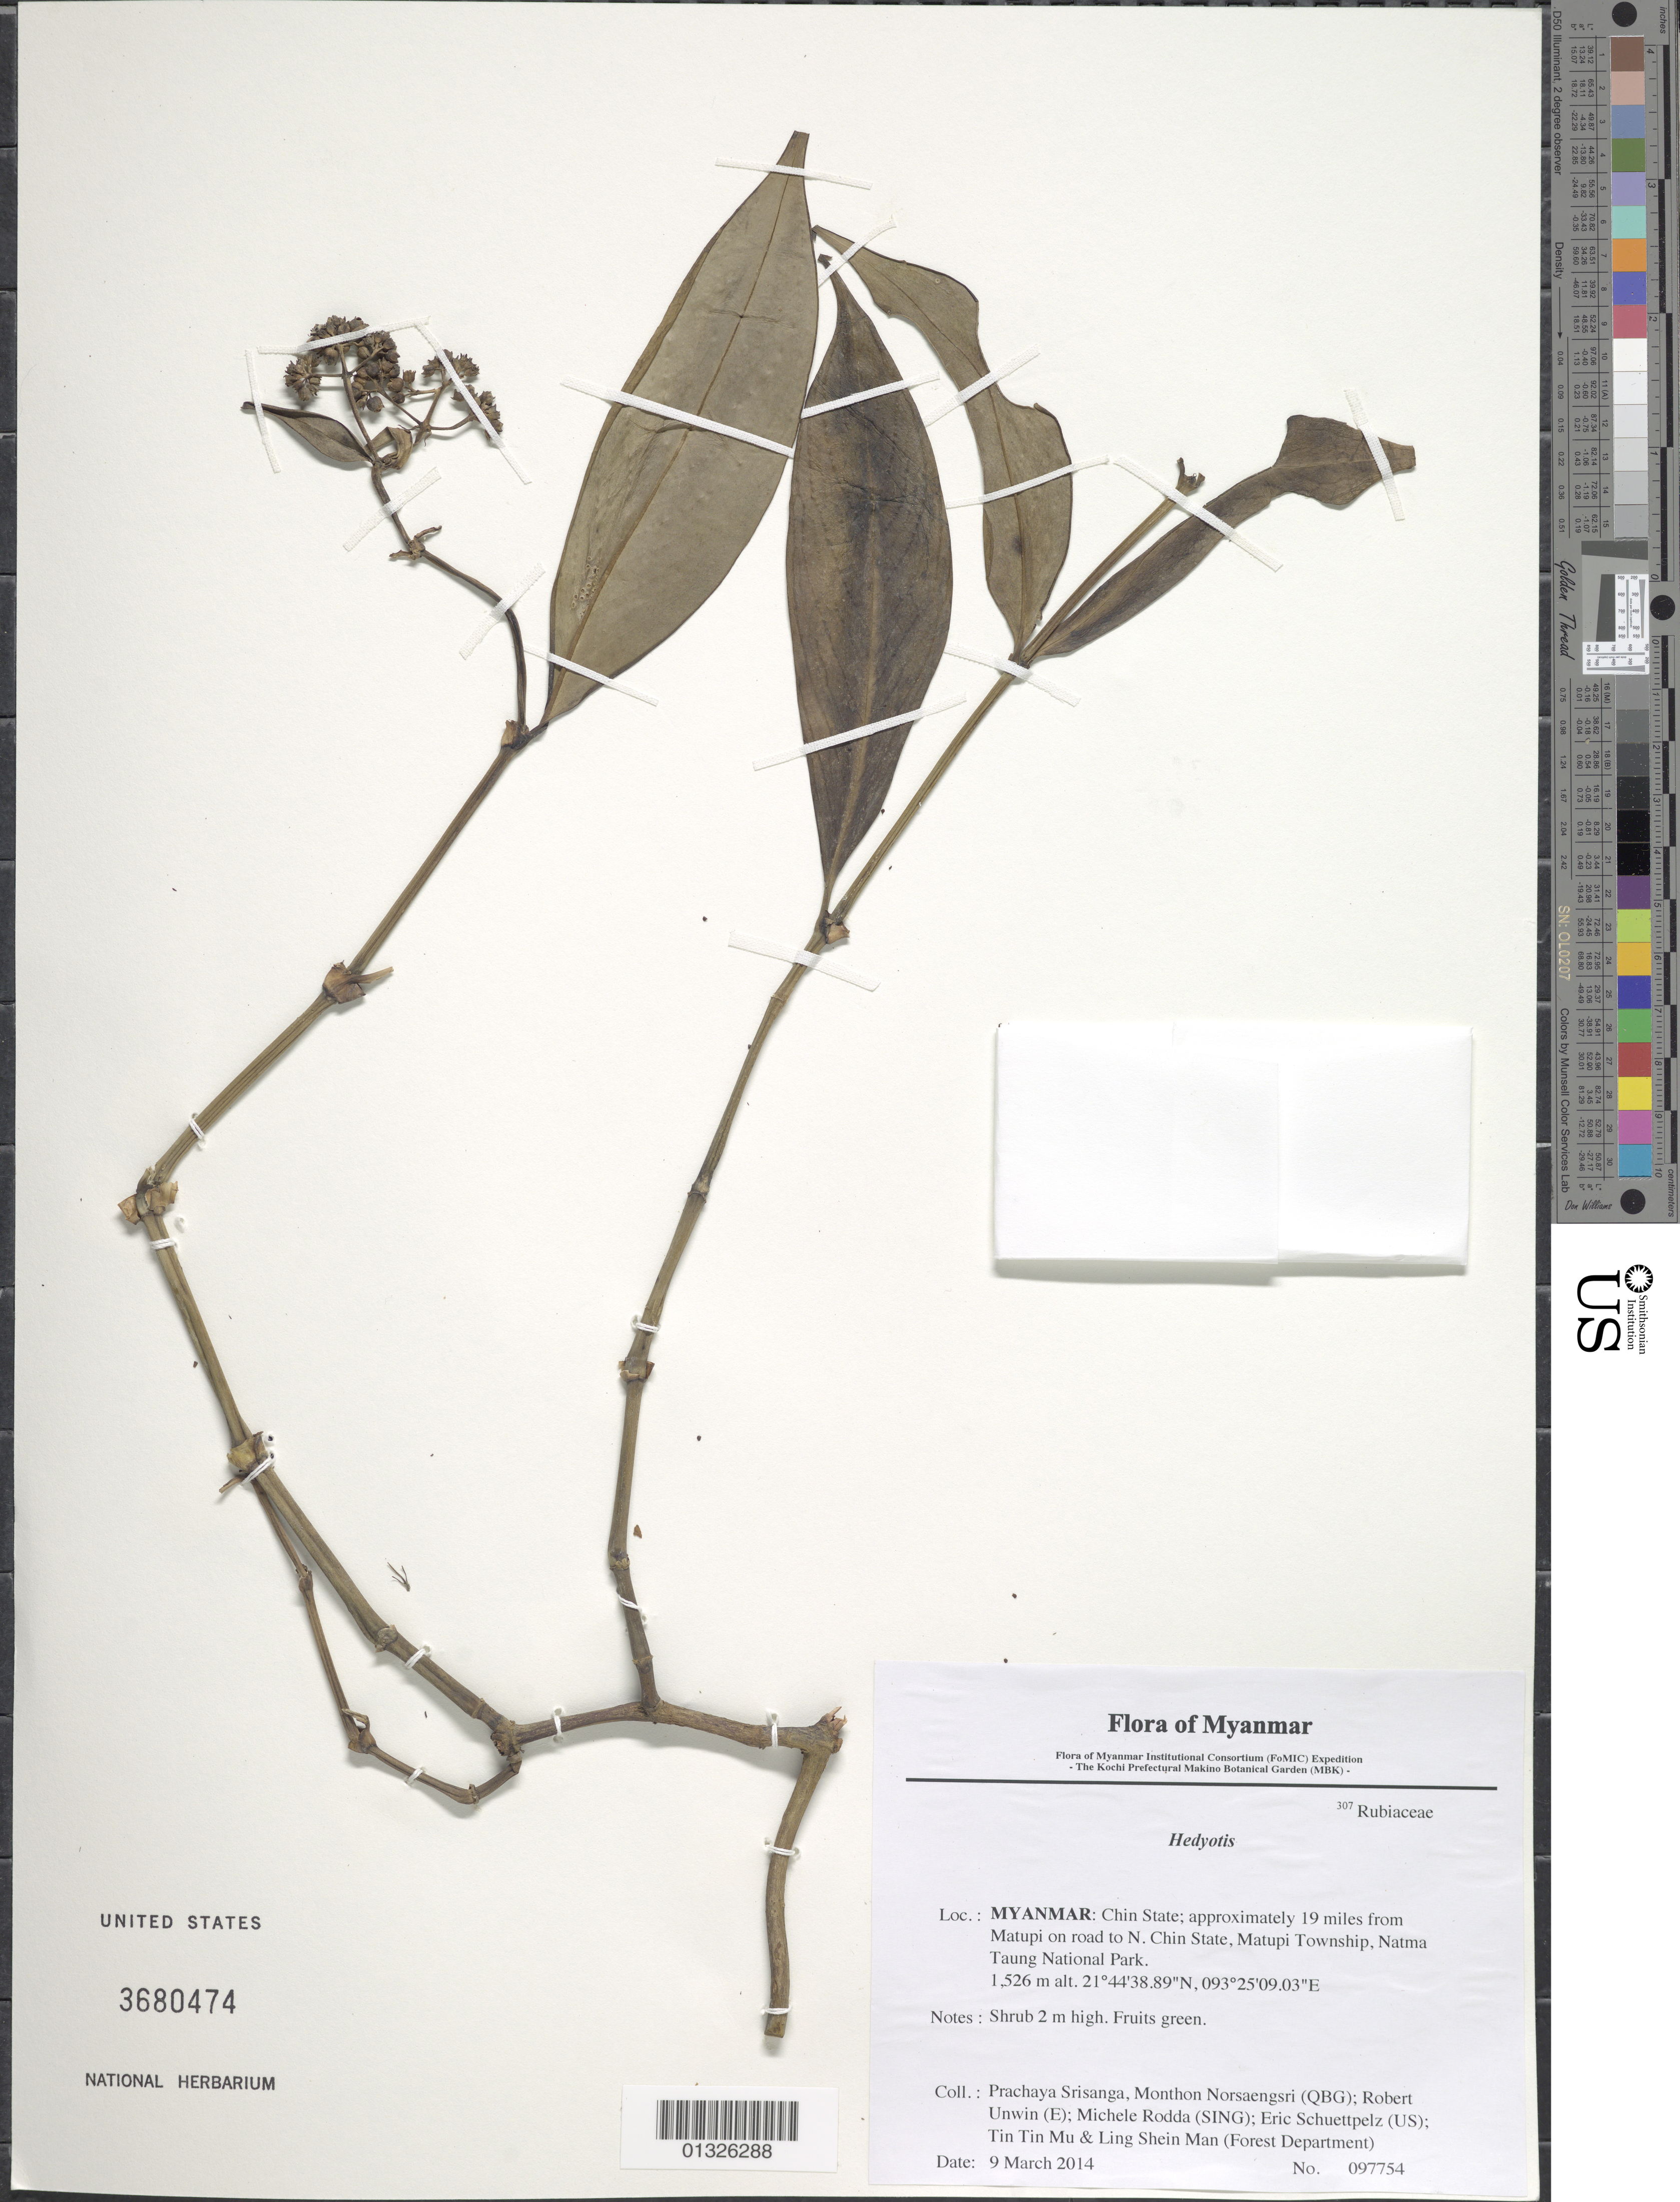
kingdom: Plantae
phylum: Tracheophyta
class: Magnoliopsida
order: Gentianales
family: Rubiaceae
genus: Hedyotis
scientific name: Hedyotis sp.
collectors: P. Srisanga, M. Norsaengsri, R. Unwin, M. Rodda, E. Schuettpelz, Tin Tin Mu & Ling Shein Man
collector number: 97754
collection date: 2014-03-09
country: Myanmar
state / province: Chin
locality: Approximately 19 miles from Matupi on road to N. Chin State, Matupi Township, Natma Taung National Park.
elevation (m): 1526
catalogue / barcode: US 3680474